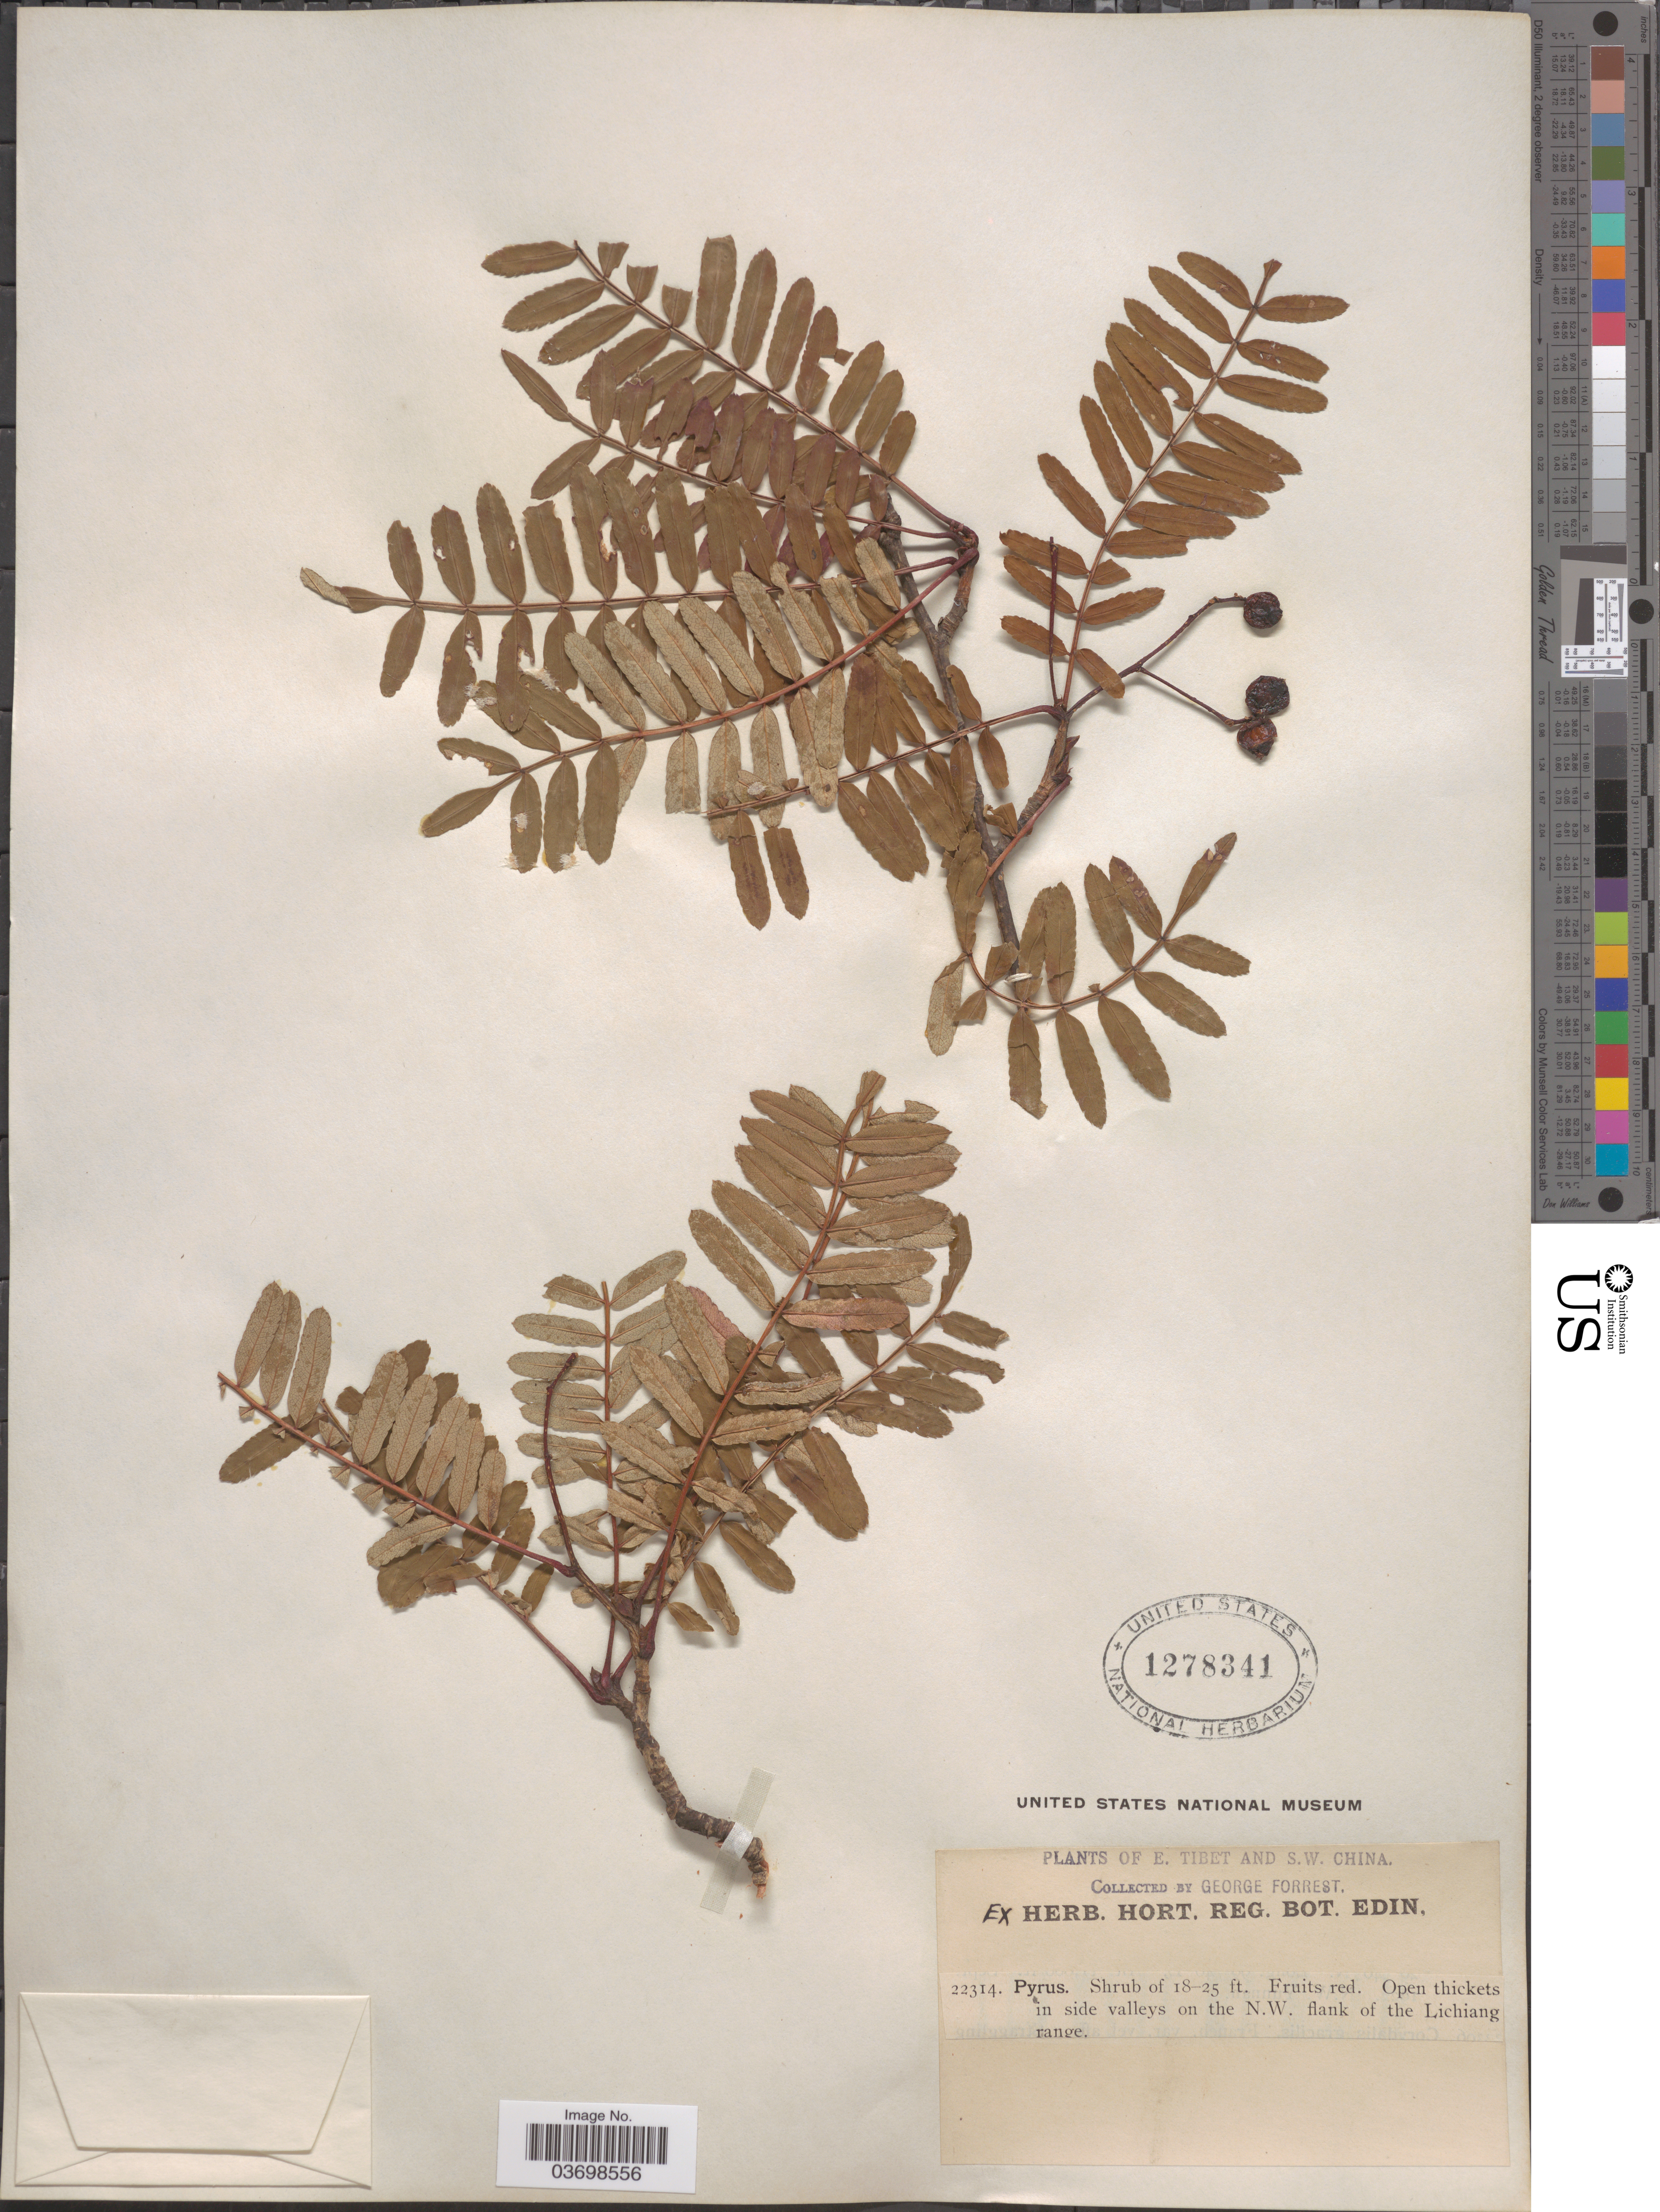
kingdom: Plantae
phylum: Tracheophyta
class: Magnoliopsida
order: Rosales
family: Rosaceae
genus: Sorbus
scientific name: Sorbus sp.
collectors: G. Forrest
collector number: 22314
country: China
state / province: Xizang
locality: S.W. China. In side valleys on the N.W. flank of the Lichiang range.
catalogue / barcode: US 1278341